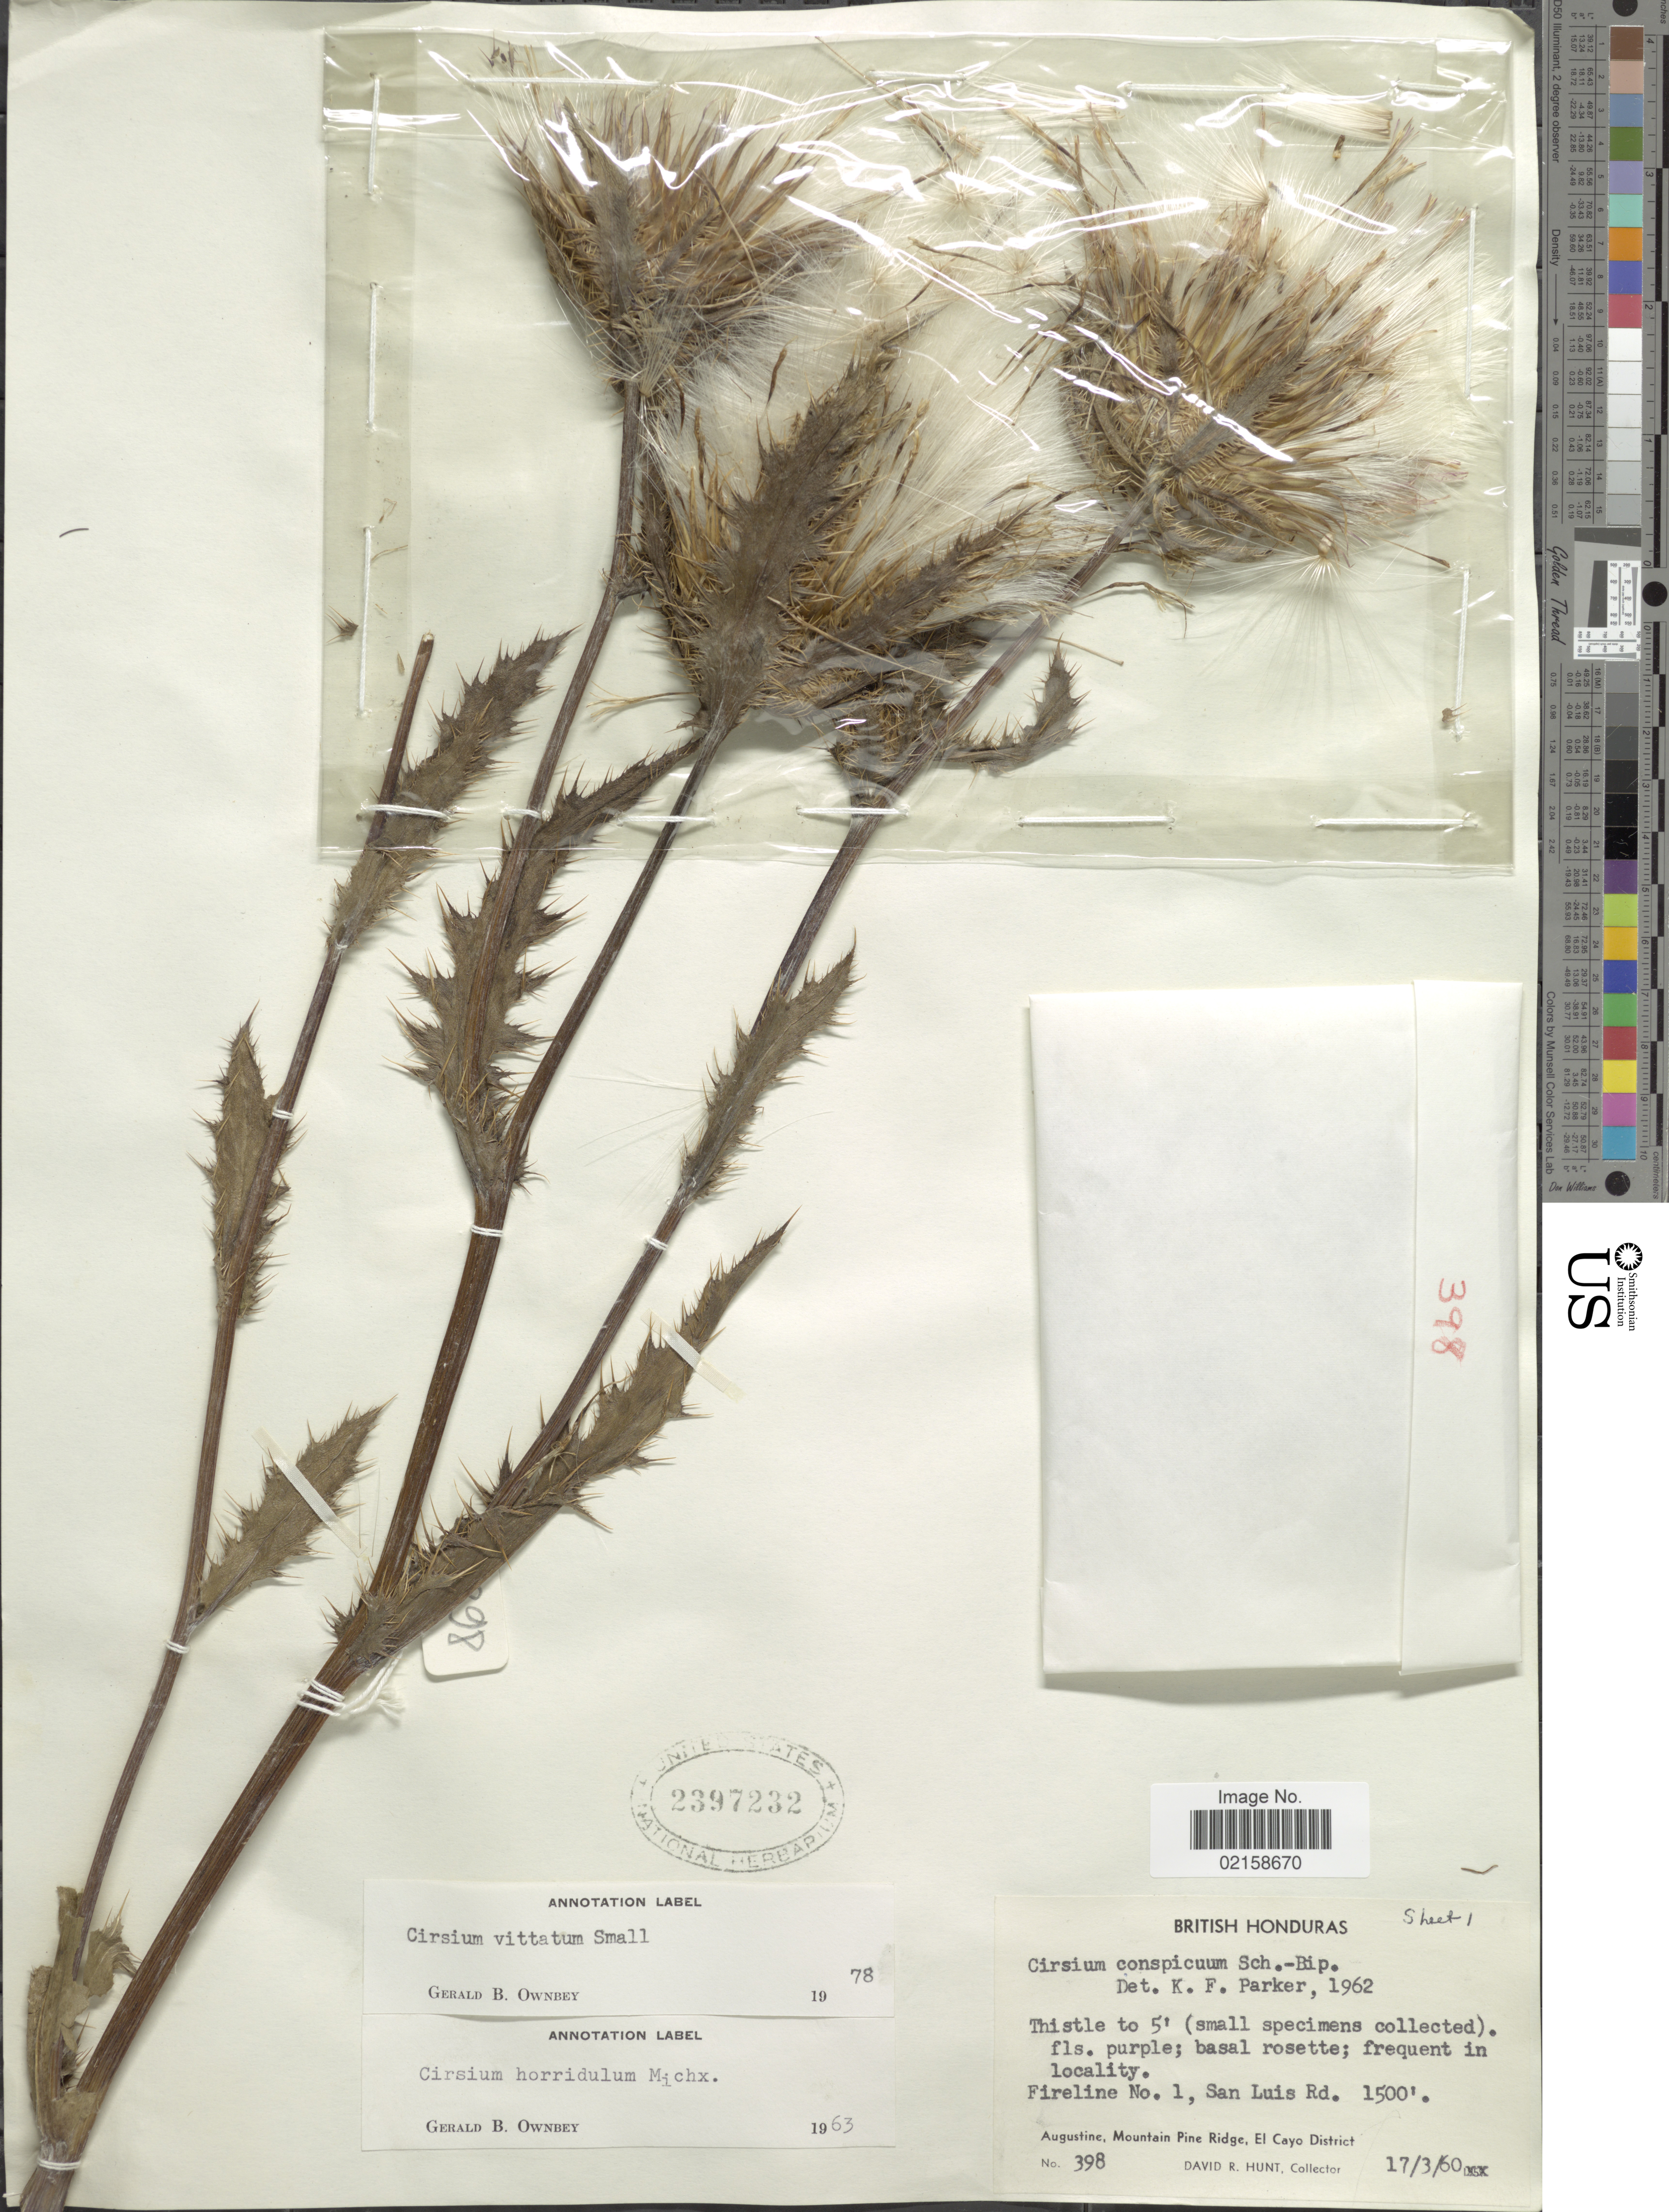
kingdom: Plantae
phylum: Tracheophyta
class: Magnoliopsida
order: Asterales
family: Asteraceae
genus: Cirsium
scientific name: Cirsium horridulum var. vittatum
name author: (Small) R.W. Long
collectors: D. R. Hunt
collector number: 398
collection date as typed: Transcribed d/m/y: 17/3/60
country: Belize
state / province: Cayo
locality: Fireline No. 1, San Luis Rd., Augustine, Mountain Pine Ridge, El Cayo District.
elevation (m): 457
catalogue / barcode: US 2397232